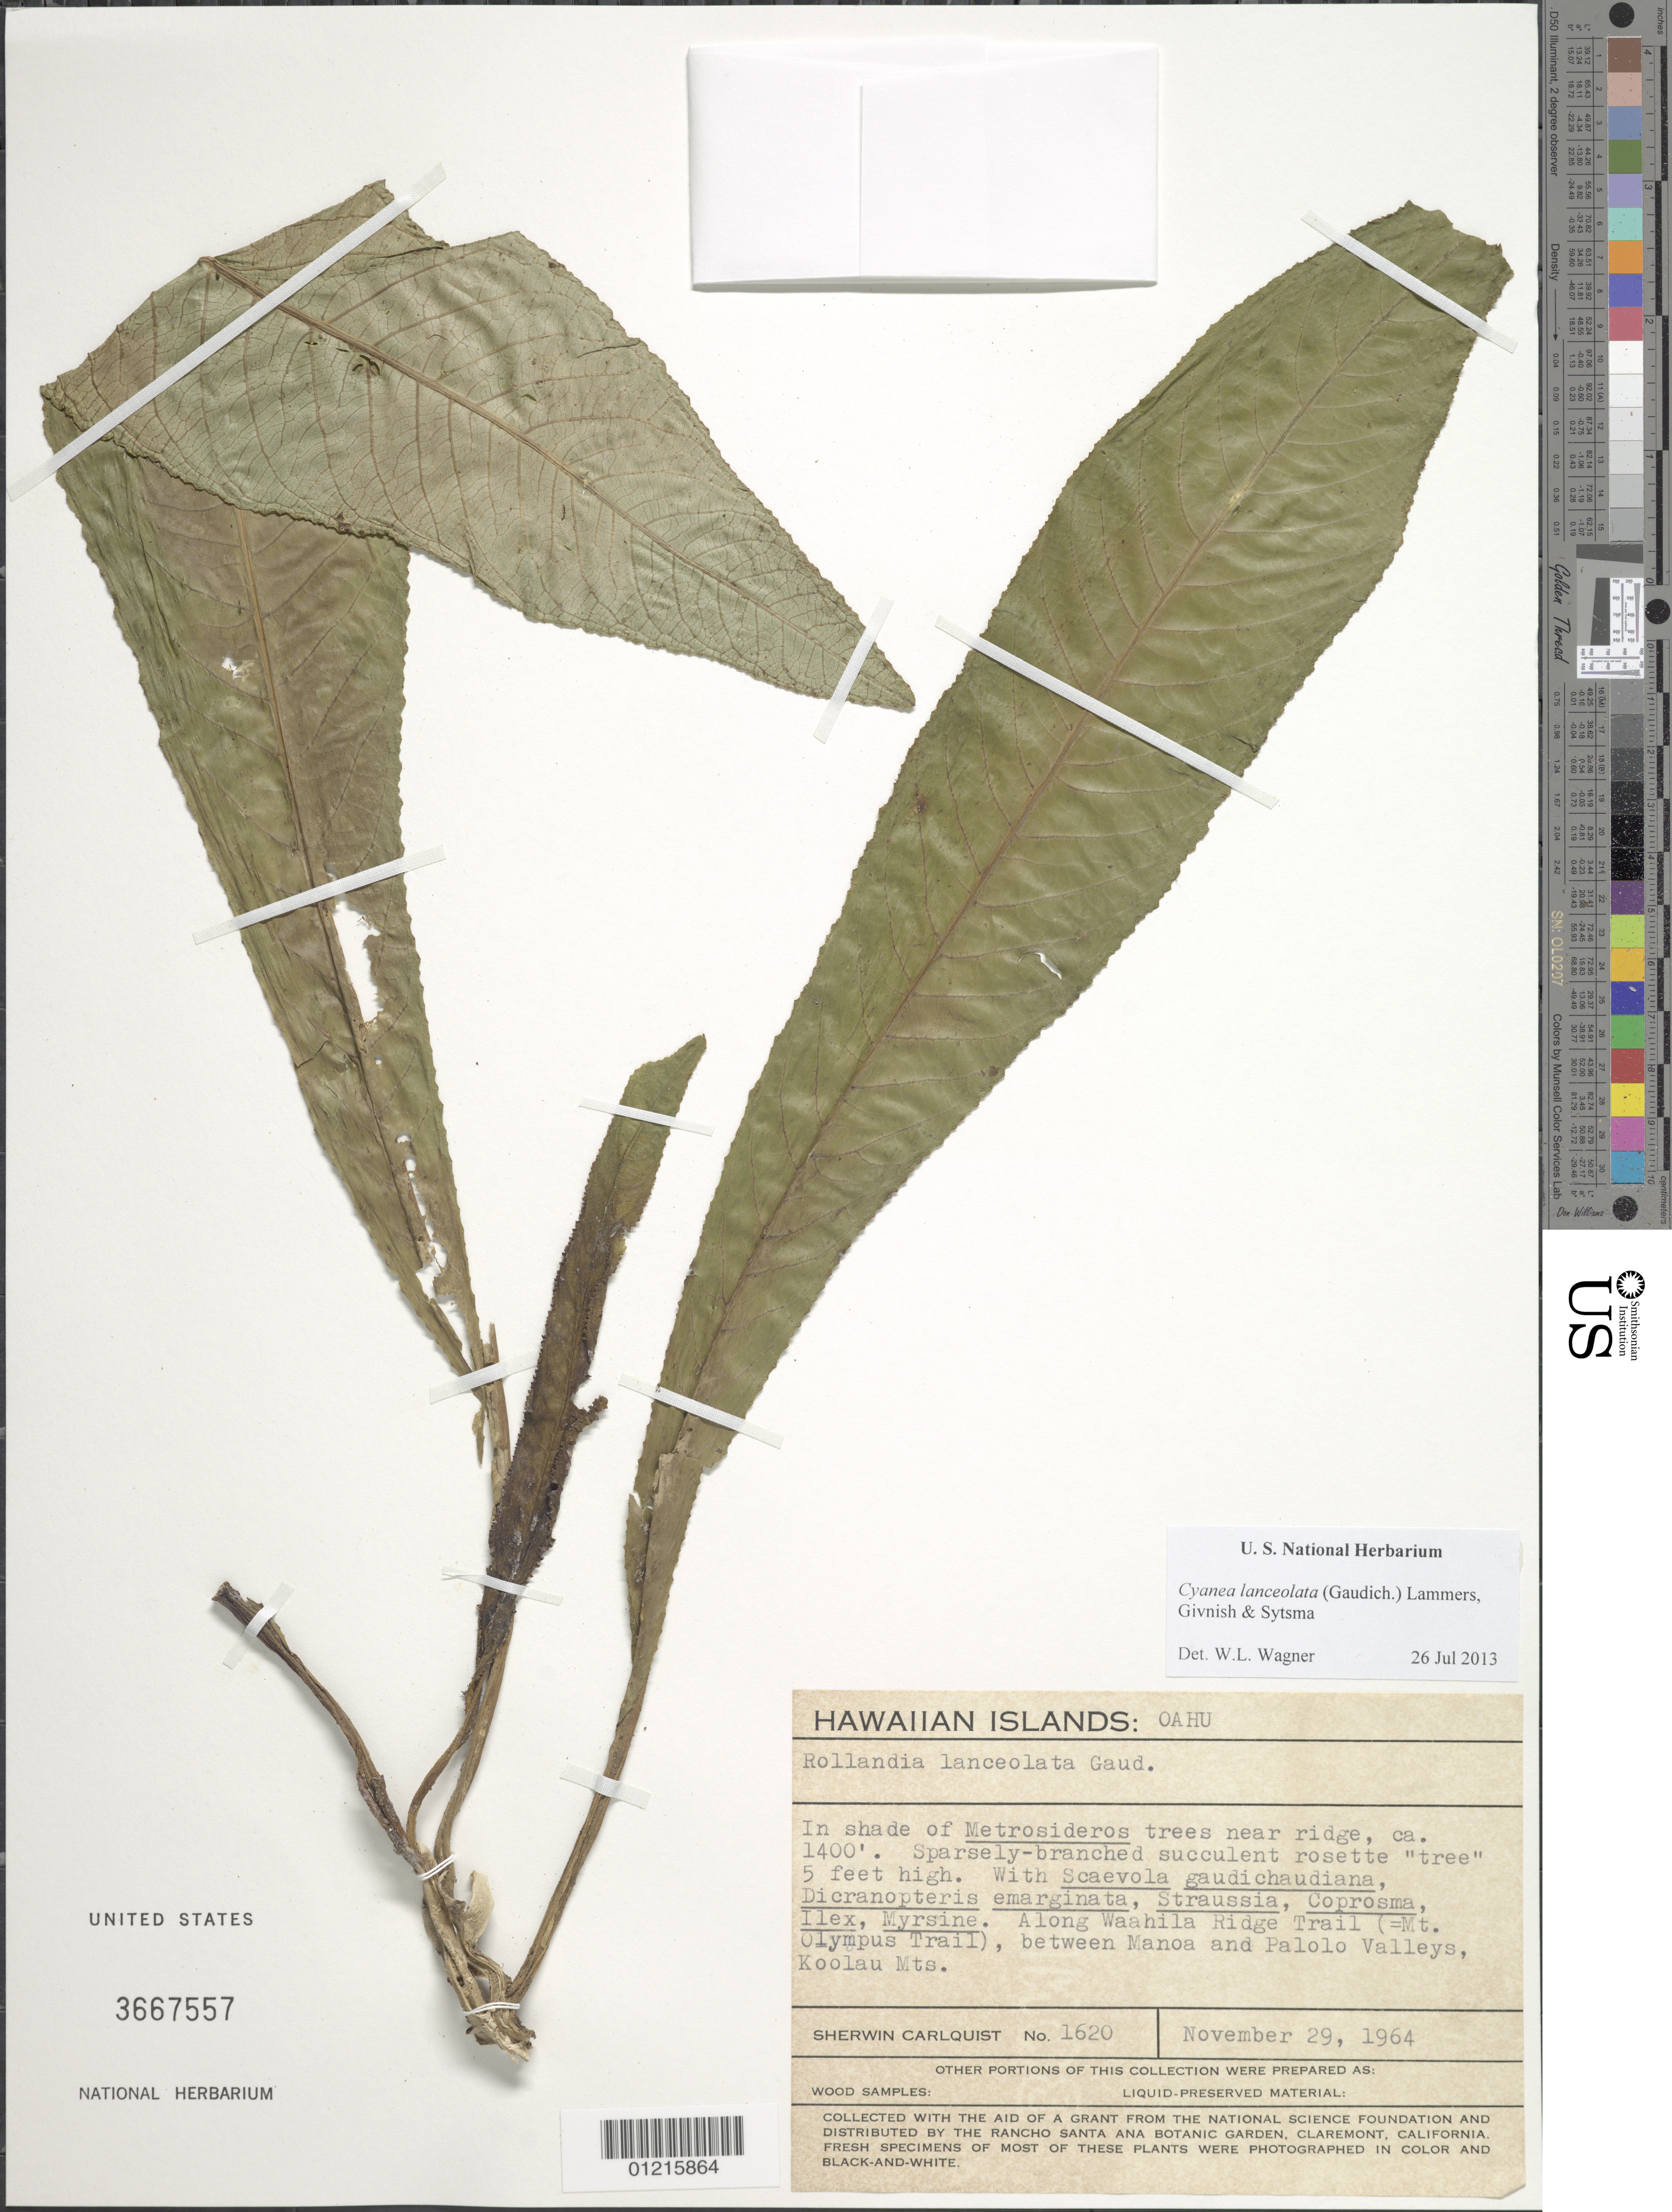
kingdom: Plantae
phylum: Tracheophyta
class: Magnoliopsida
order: Asterales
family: Campanulaceae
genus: Cyanea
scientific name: Cyanea lanceolata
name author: (Gaudich.) Lammers et al.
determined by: Wagner, W. L., (BOT), Smithsonian Institution - National Museum of Natural History (UNITED STATES)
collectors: S. Carlquist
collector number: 1620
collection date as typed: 29 Nov 1964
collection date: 1964-11-29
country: United States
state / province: Hawaii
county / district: Honolulu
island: Oahu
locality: Along Waahila Ridge Trail (Mount Olympus Trail), between Manoa and Palolo Valleys, Koolau Mountains.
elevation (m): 427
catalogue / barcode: US 3667557